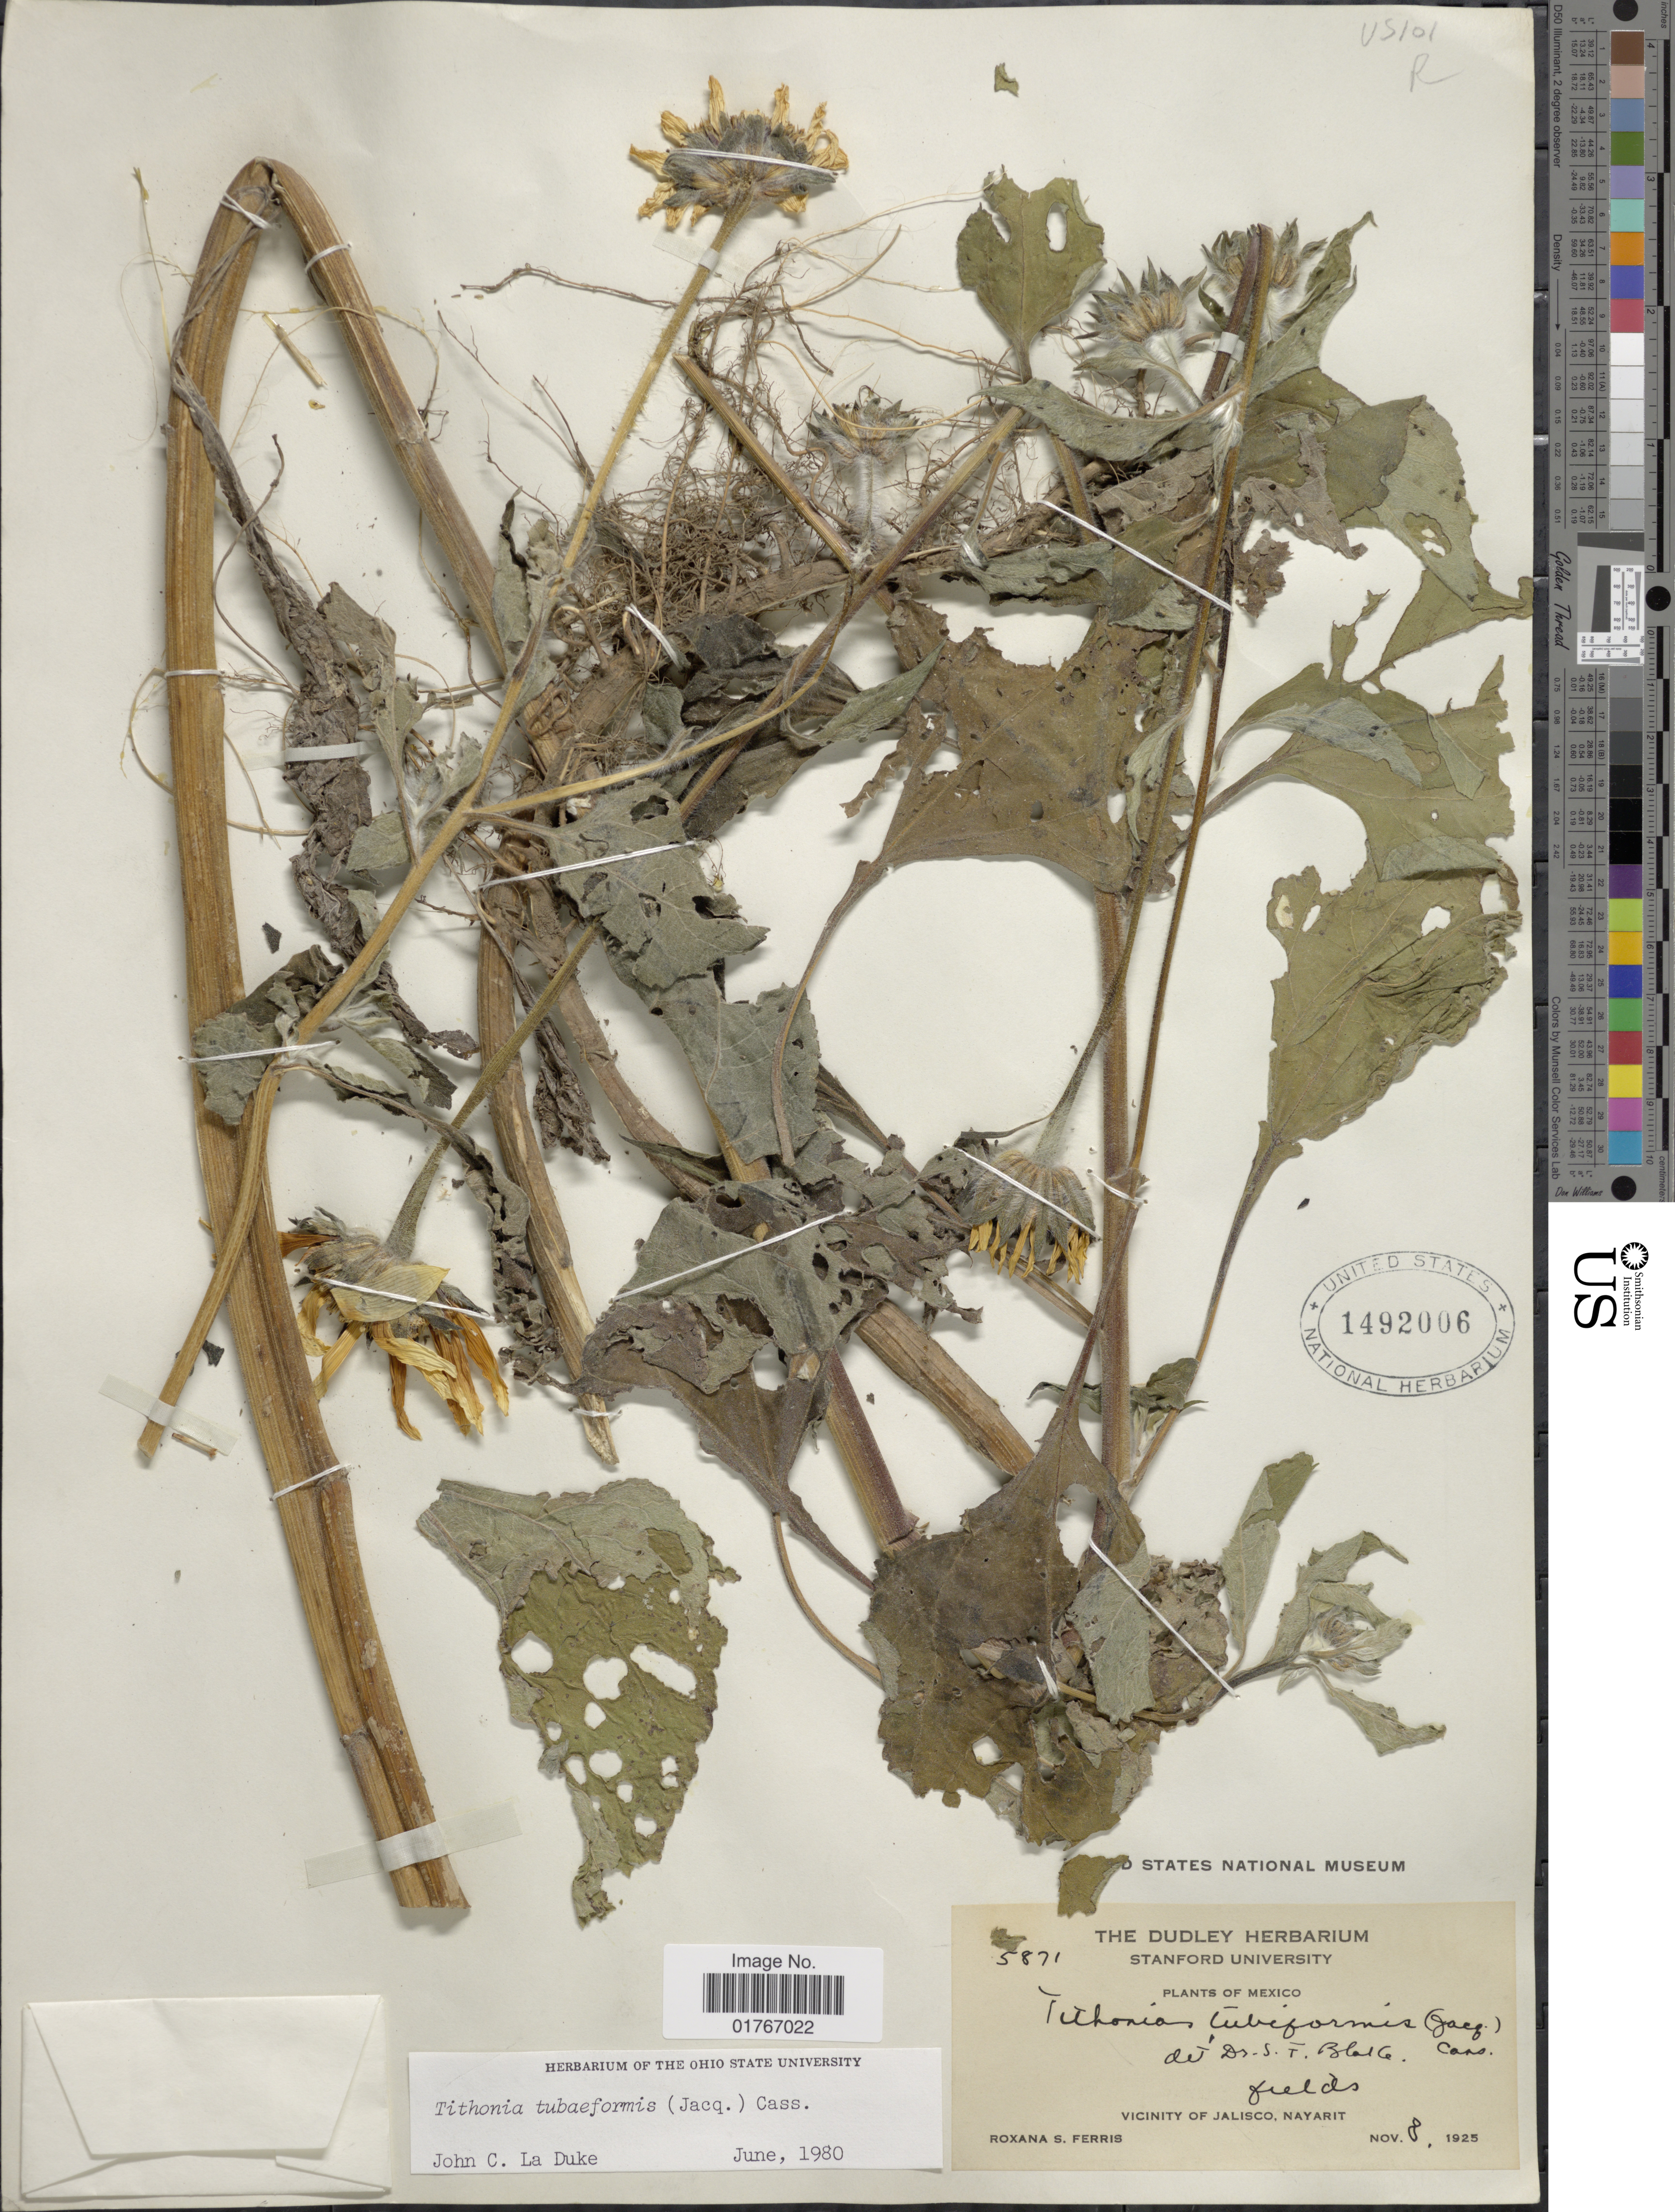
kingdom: Plantae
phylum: Tracheophyta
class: Magnoliopsida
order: Asterales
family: Asteraceae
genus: Tithonia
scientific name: Tithonia tubaeformis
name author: (Jacq.) Cass.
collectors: R. S. Ferris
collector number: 5871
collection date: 1925-11-08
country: Mexico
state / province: Nayarit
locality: Vicinity of Jalisco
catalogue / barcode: US 1492006